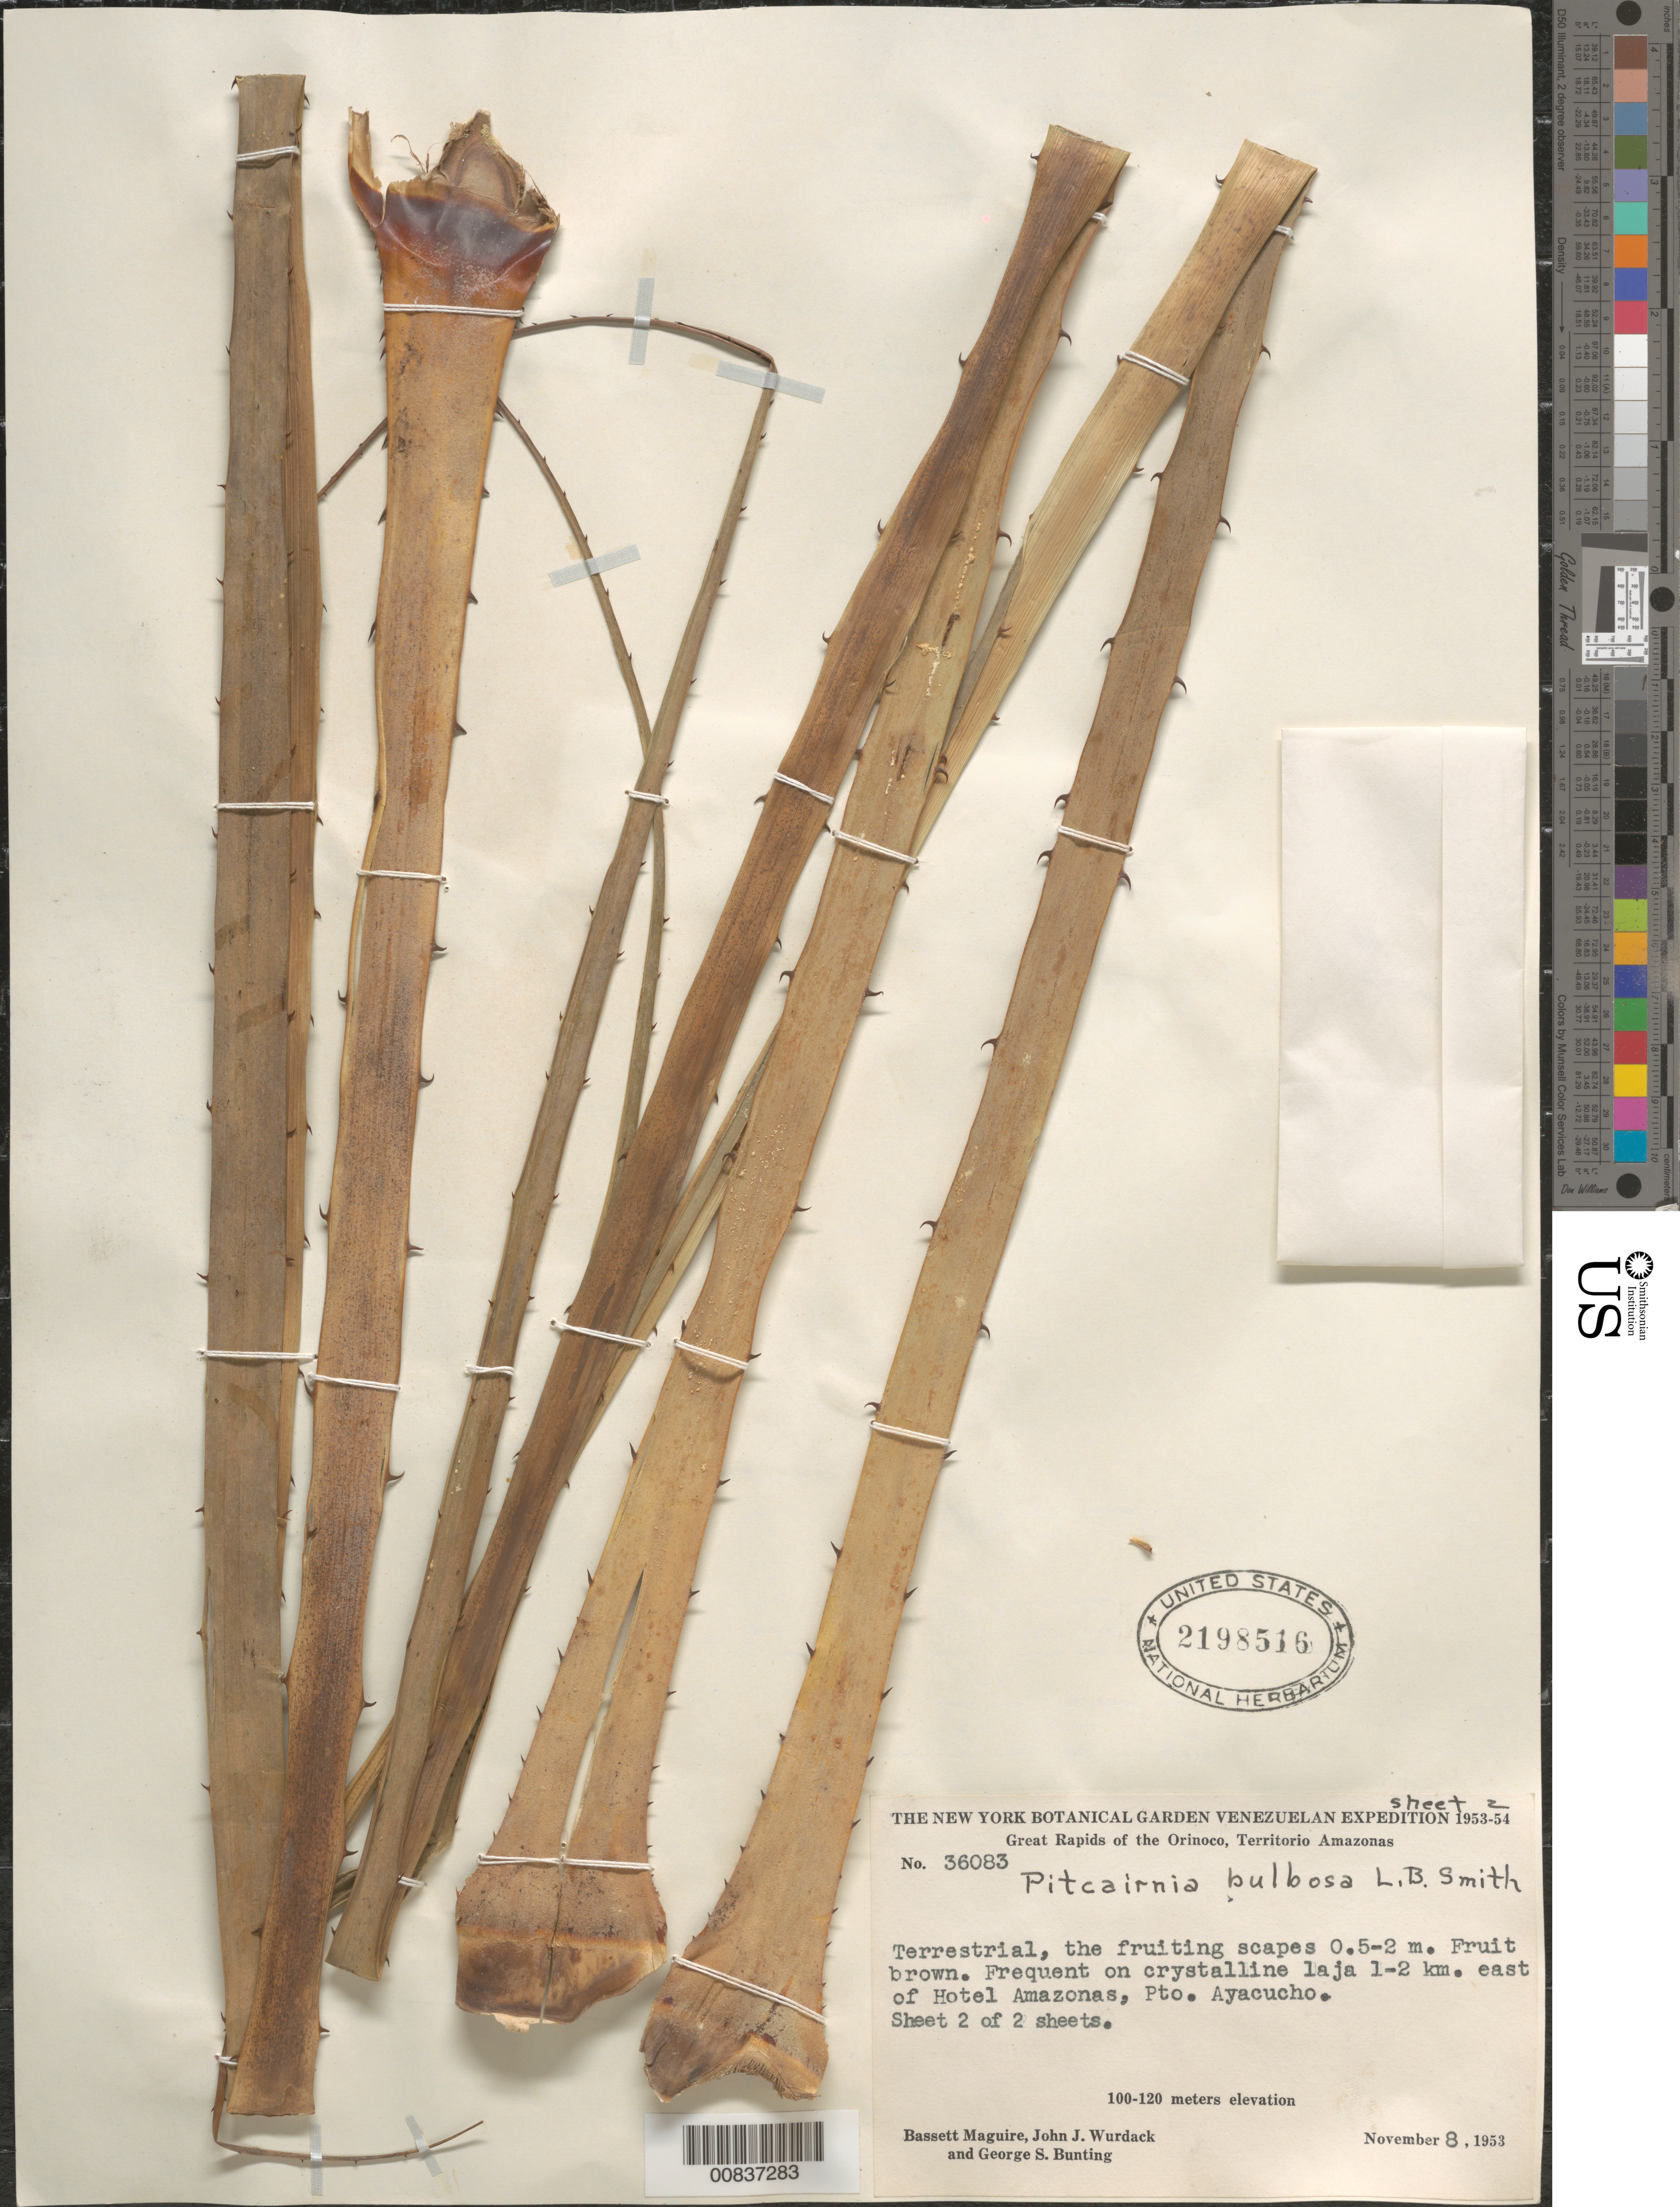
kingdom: Plantae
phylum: Tracheophyta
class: Liliopsida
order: Poales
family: Bromeliaceae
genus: Pitcairnia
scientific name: Pitcairnia bulbosa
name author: L.B. Sm.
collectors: B. Maguire, J. J. Wurdack & G. S. Bunting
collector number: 36083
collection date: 1953-11-08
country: Venezuela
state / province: Amazonas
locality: Great Rapids of the Orinoco, Territorio Amazonas. On crystalline laja 1-2 km. east of Hotel Amazonas, Pto. Ayacucho.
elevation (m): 100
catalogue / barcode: US 2198516